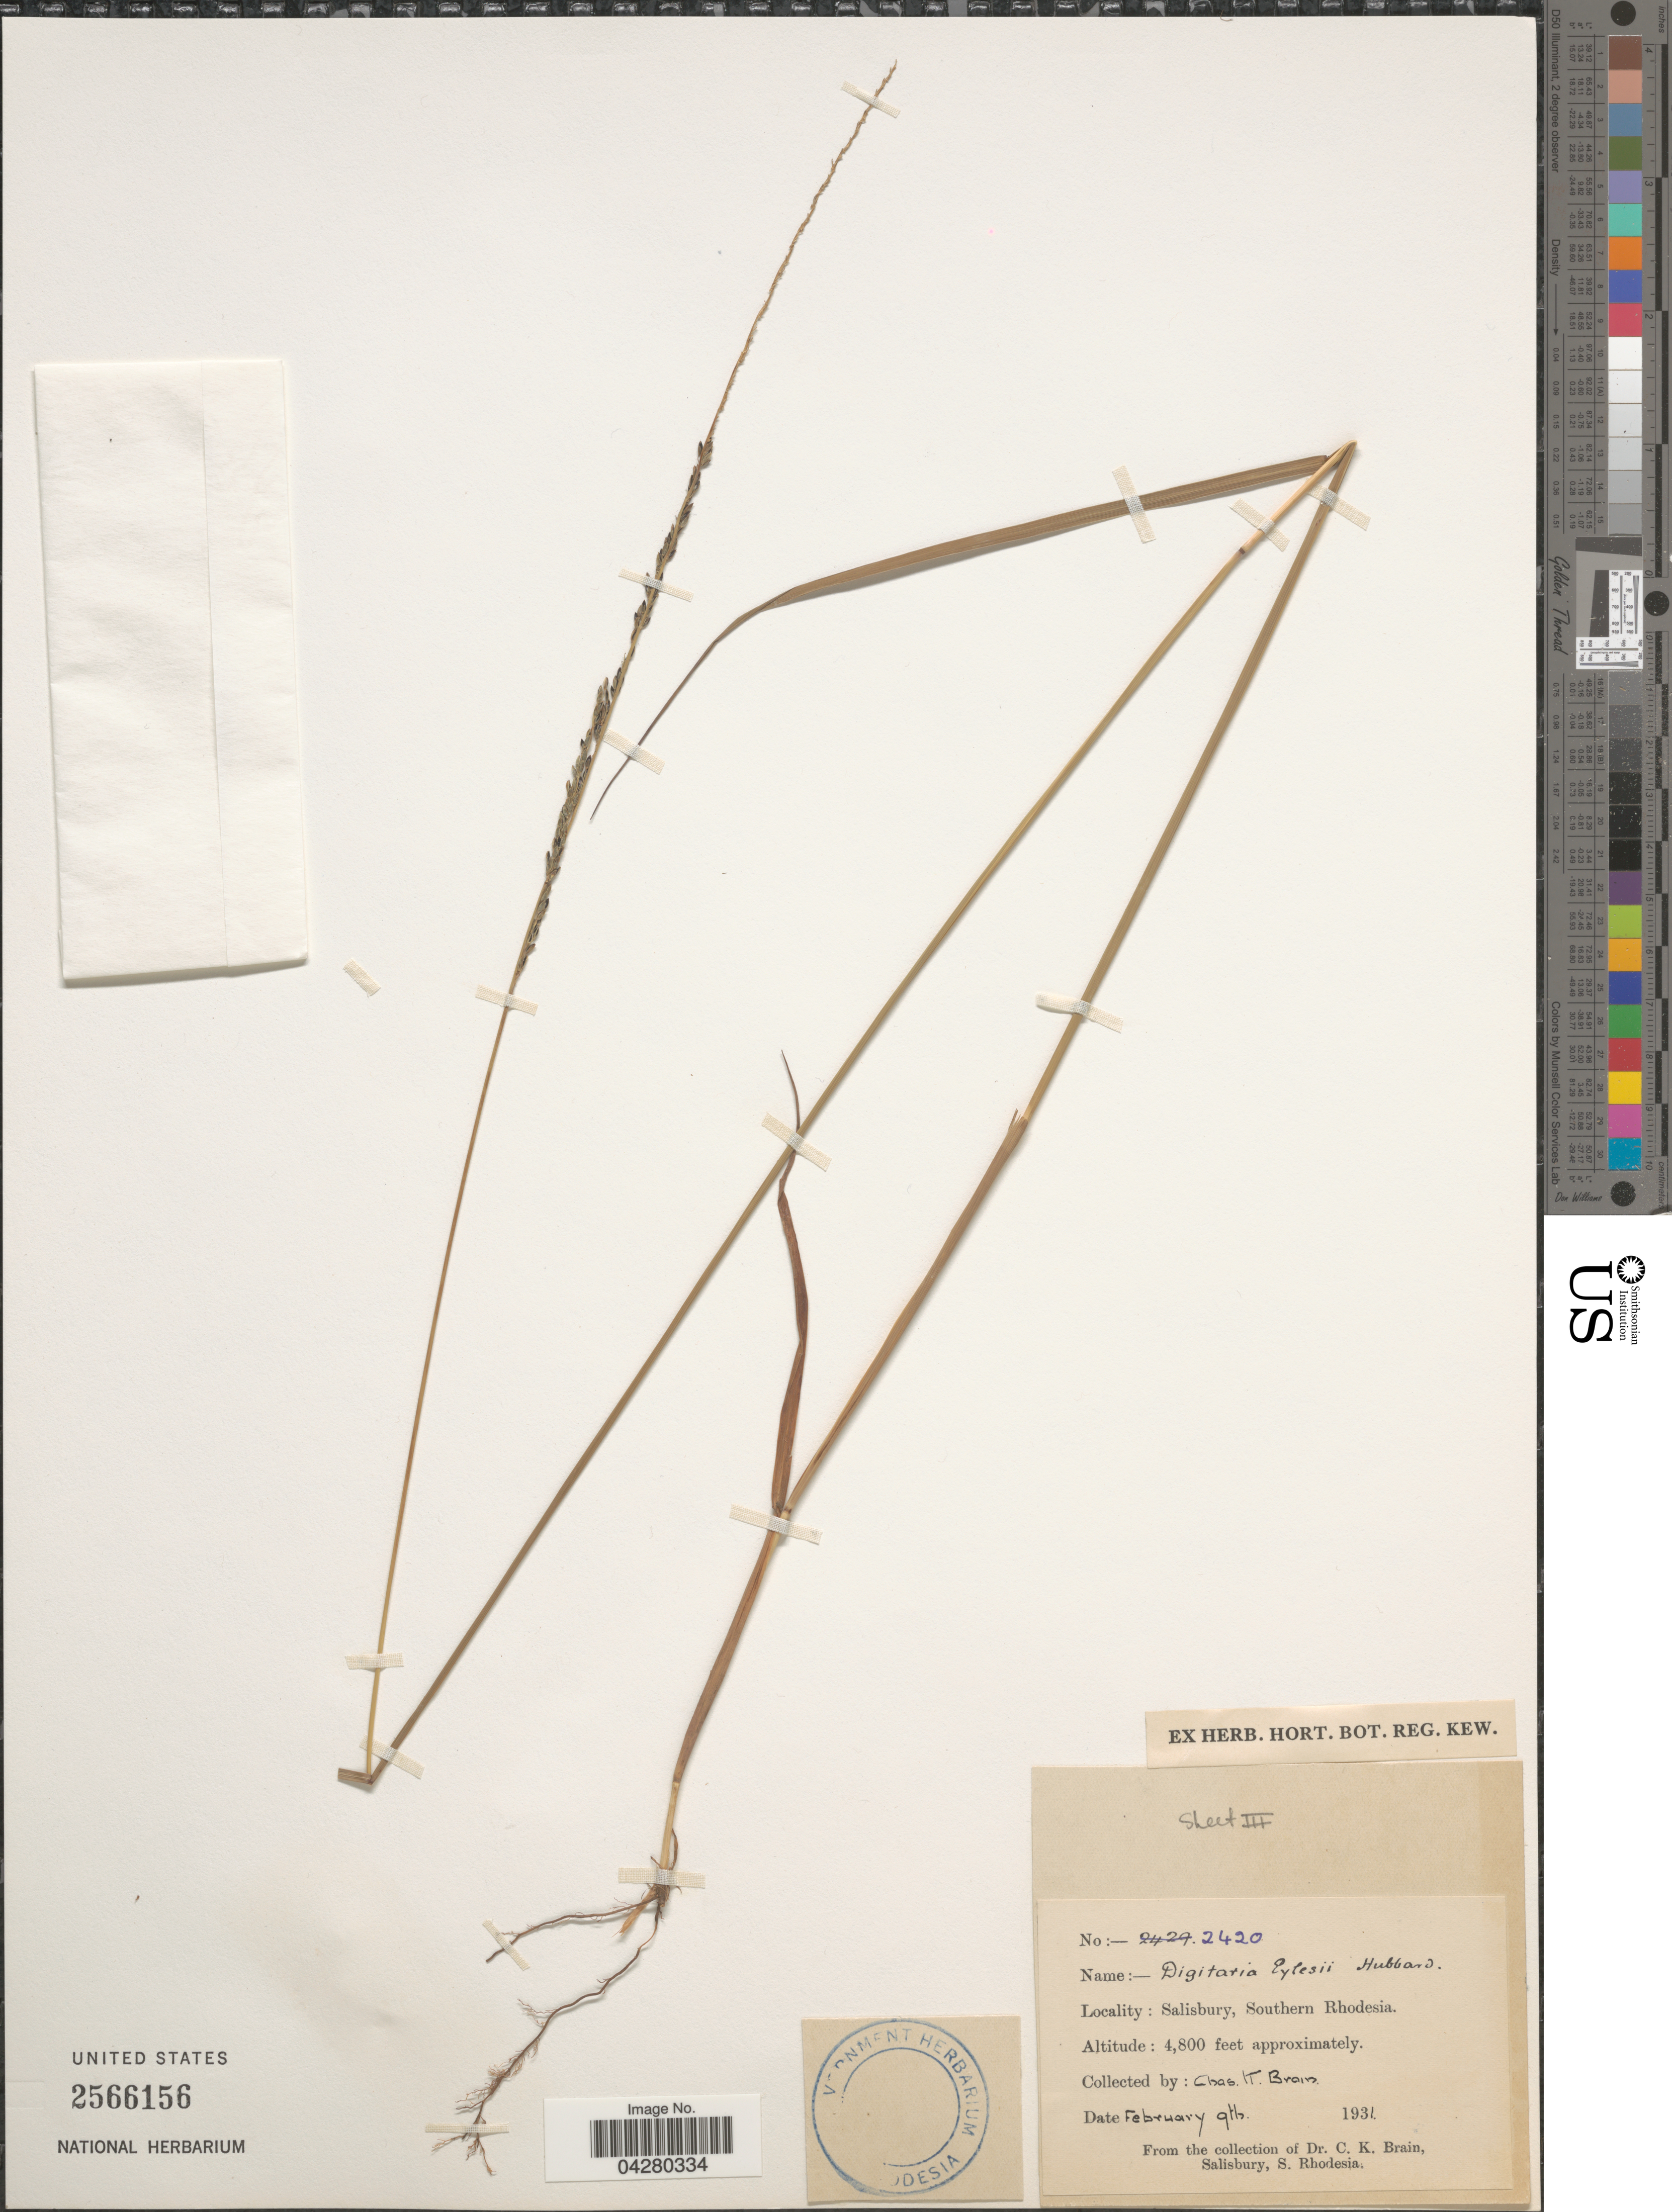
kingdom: Plantae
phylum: Tracheophyta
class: Liliopsida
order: Poales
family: Poaceae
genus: Digitaria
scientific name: Digitaria eylesii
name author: C. E. Hubb.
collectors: C. Brain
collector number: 2420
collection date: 1931-02-09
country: Zimbabwe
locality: Sailsbury, Southern Rhodesia.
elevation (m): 1463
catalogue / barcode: US 2566156